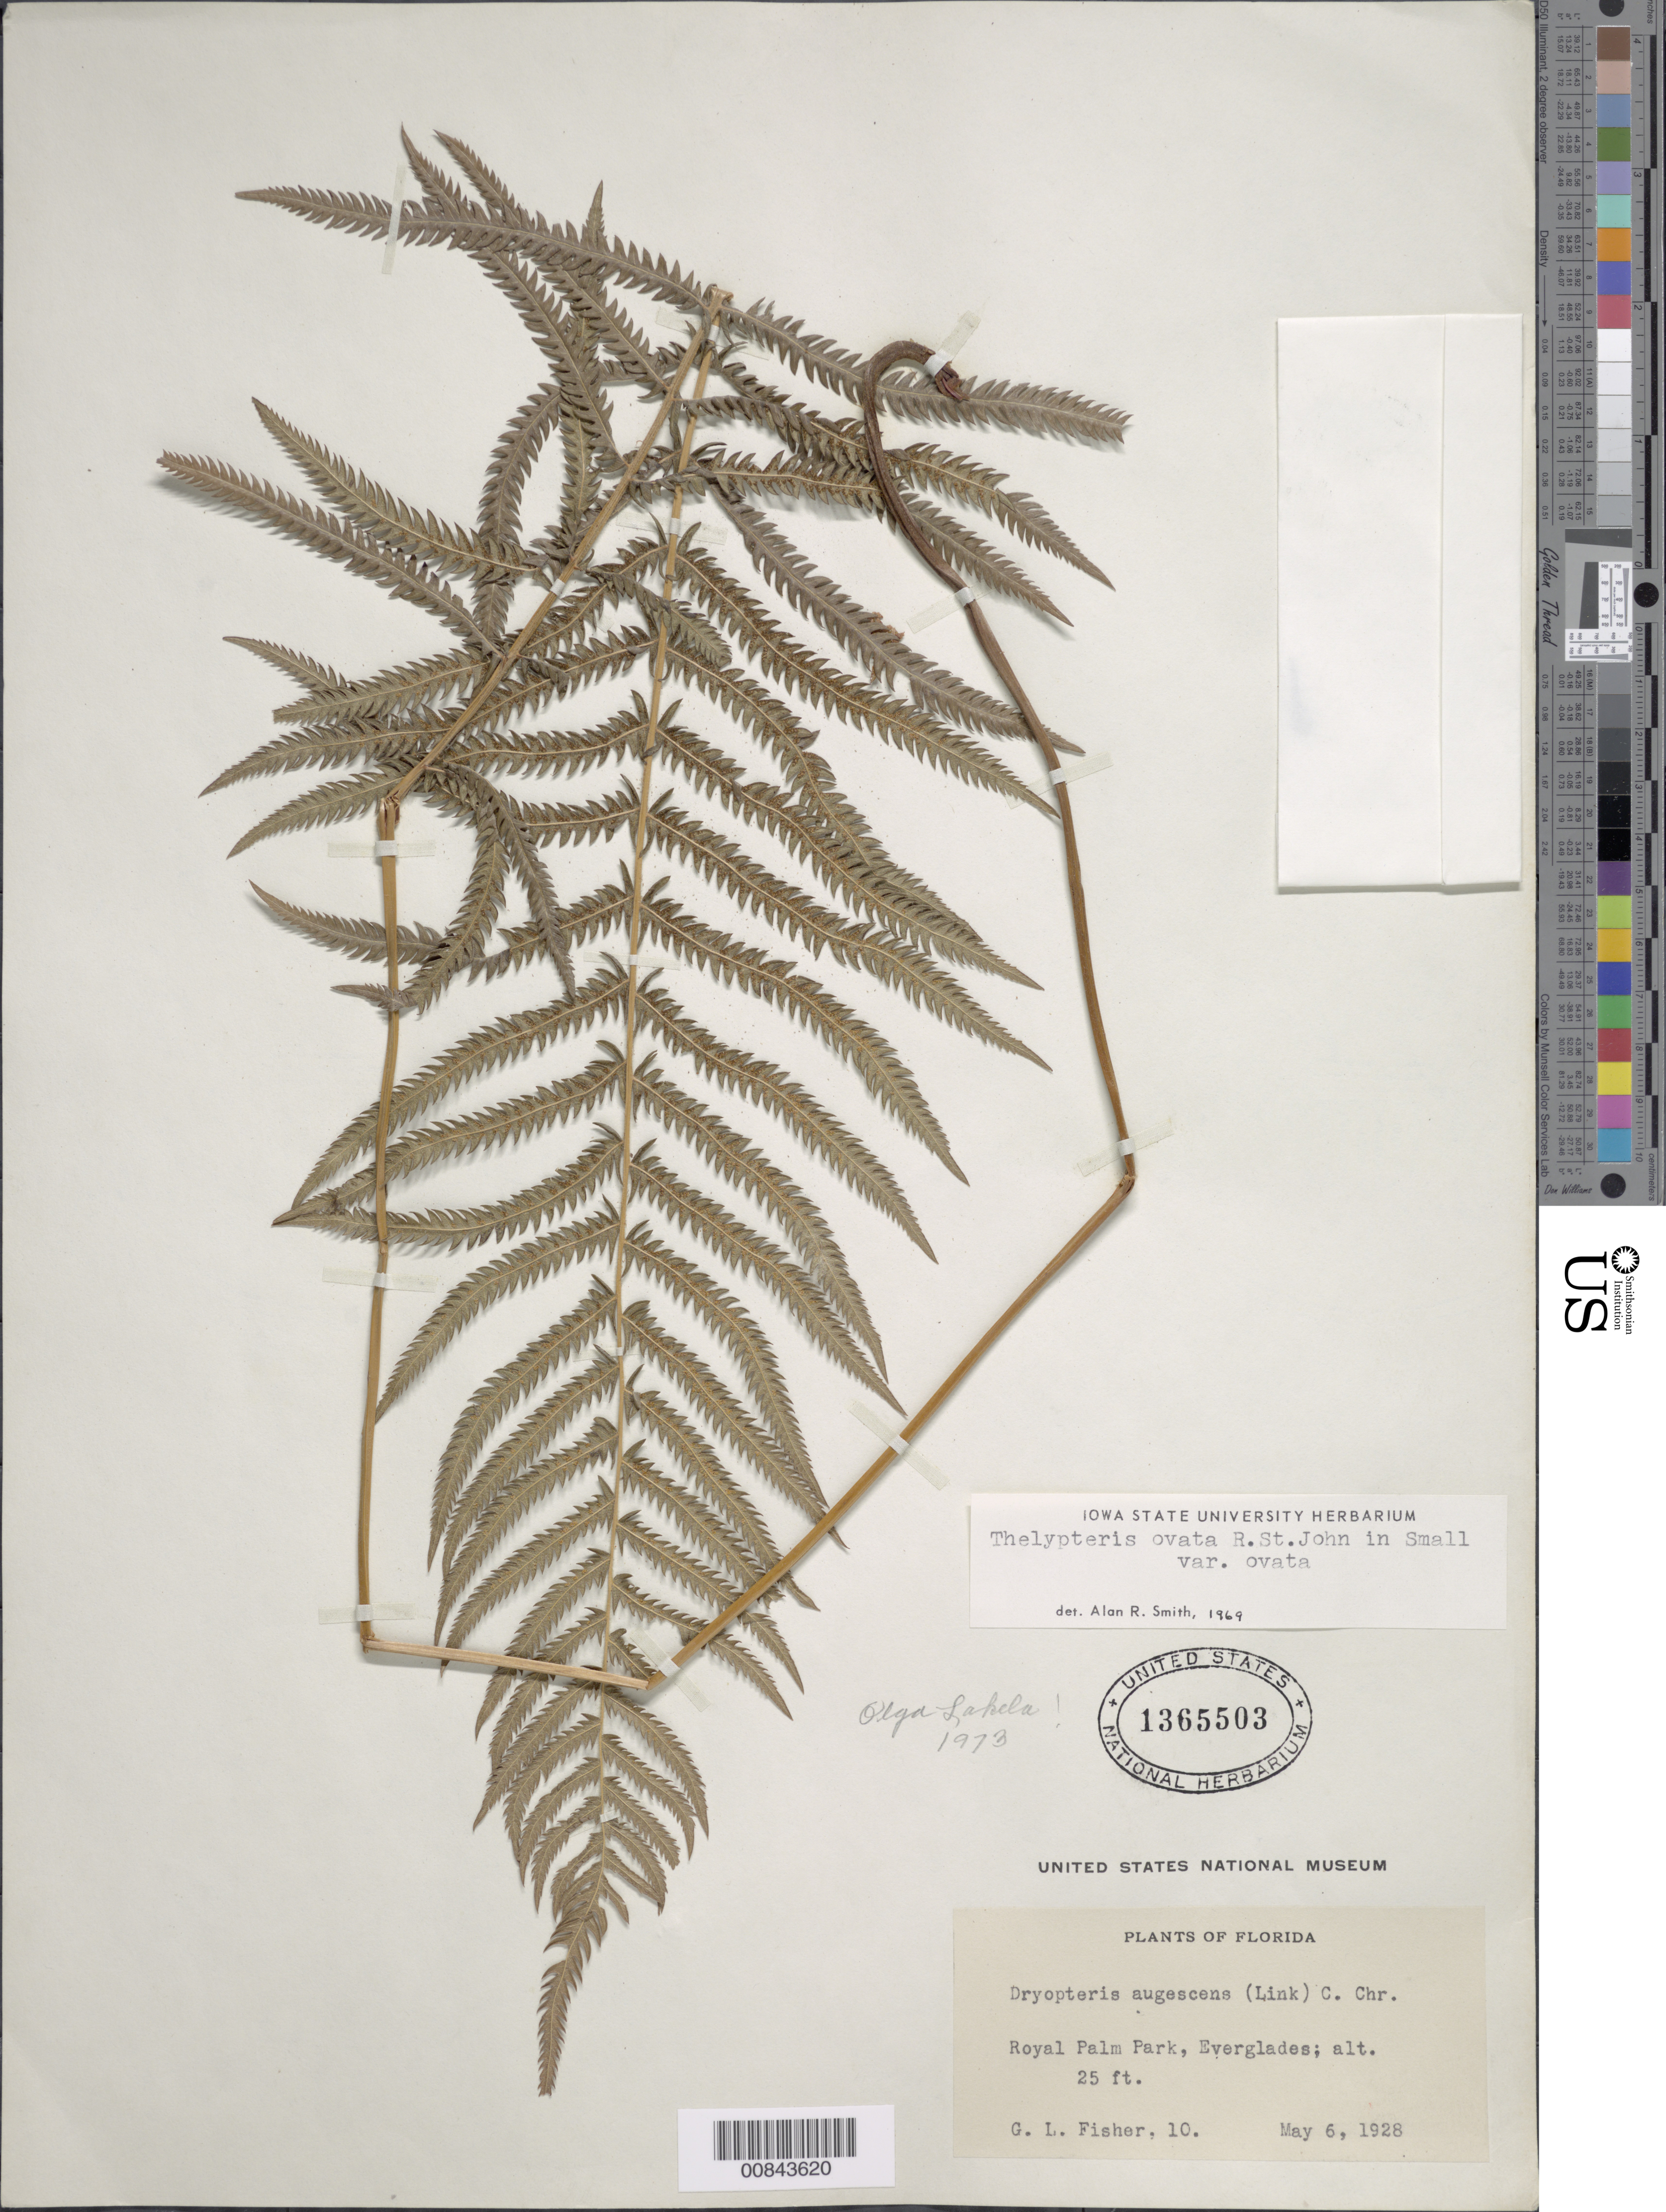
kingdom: Plantae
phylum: Tracheophyta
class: Polypodiopsida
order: Polypodiales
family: Thelypteridaceae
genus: Christella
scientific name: Christella ovata var. ovata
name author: (R.P. St. John) Á. Löve & D. Löve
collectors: G. L. Fisher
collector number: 10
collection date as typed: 06 May 1928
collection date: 1928-05-06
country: United States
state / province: Florida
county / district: Dade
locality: Royal Palm Park, Everglades FL.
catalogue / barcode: US 1365503